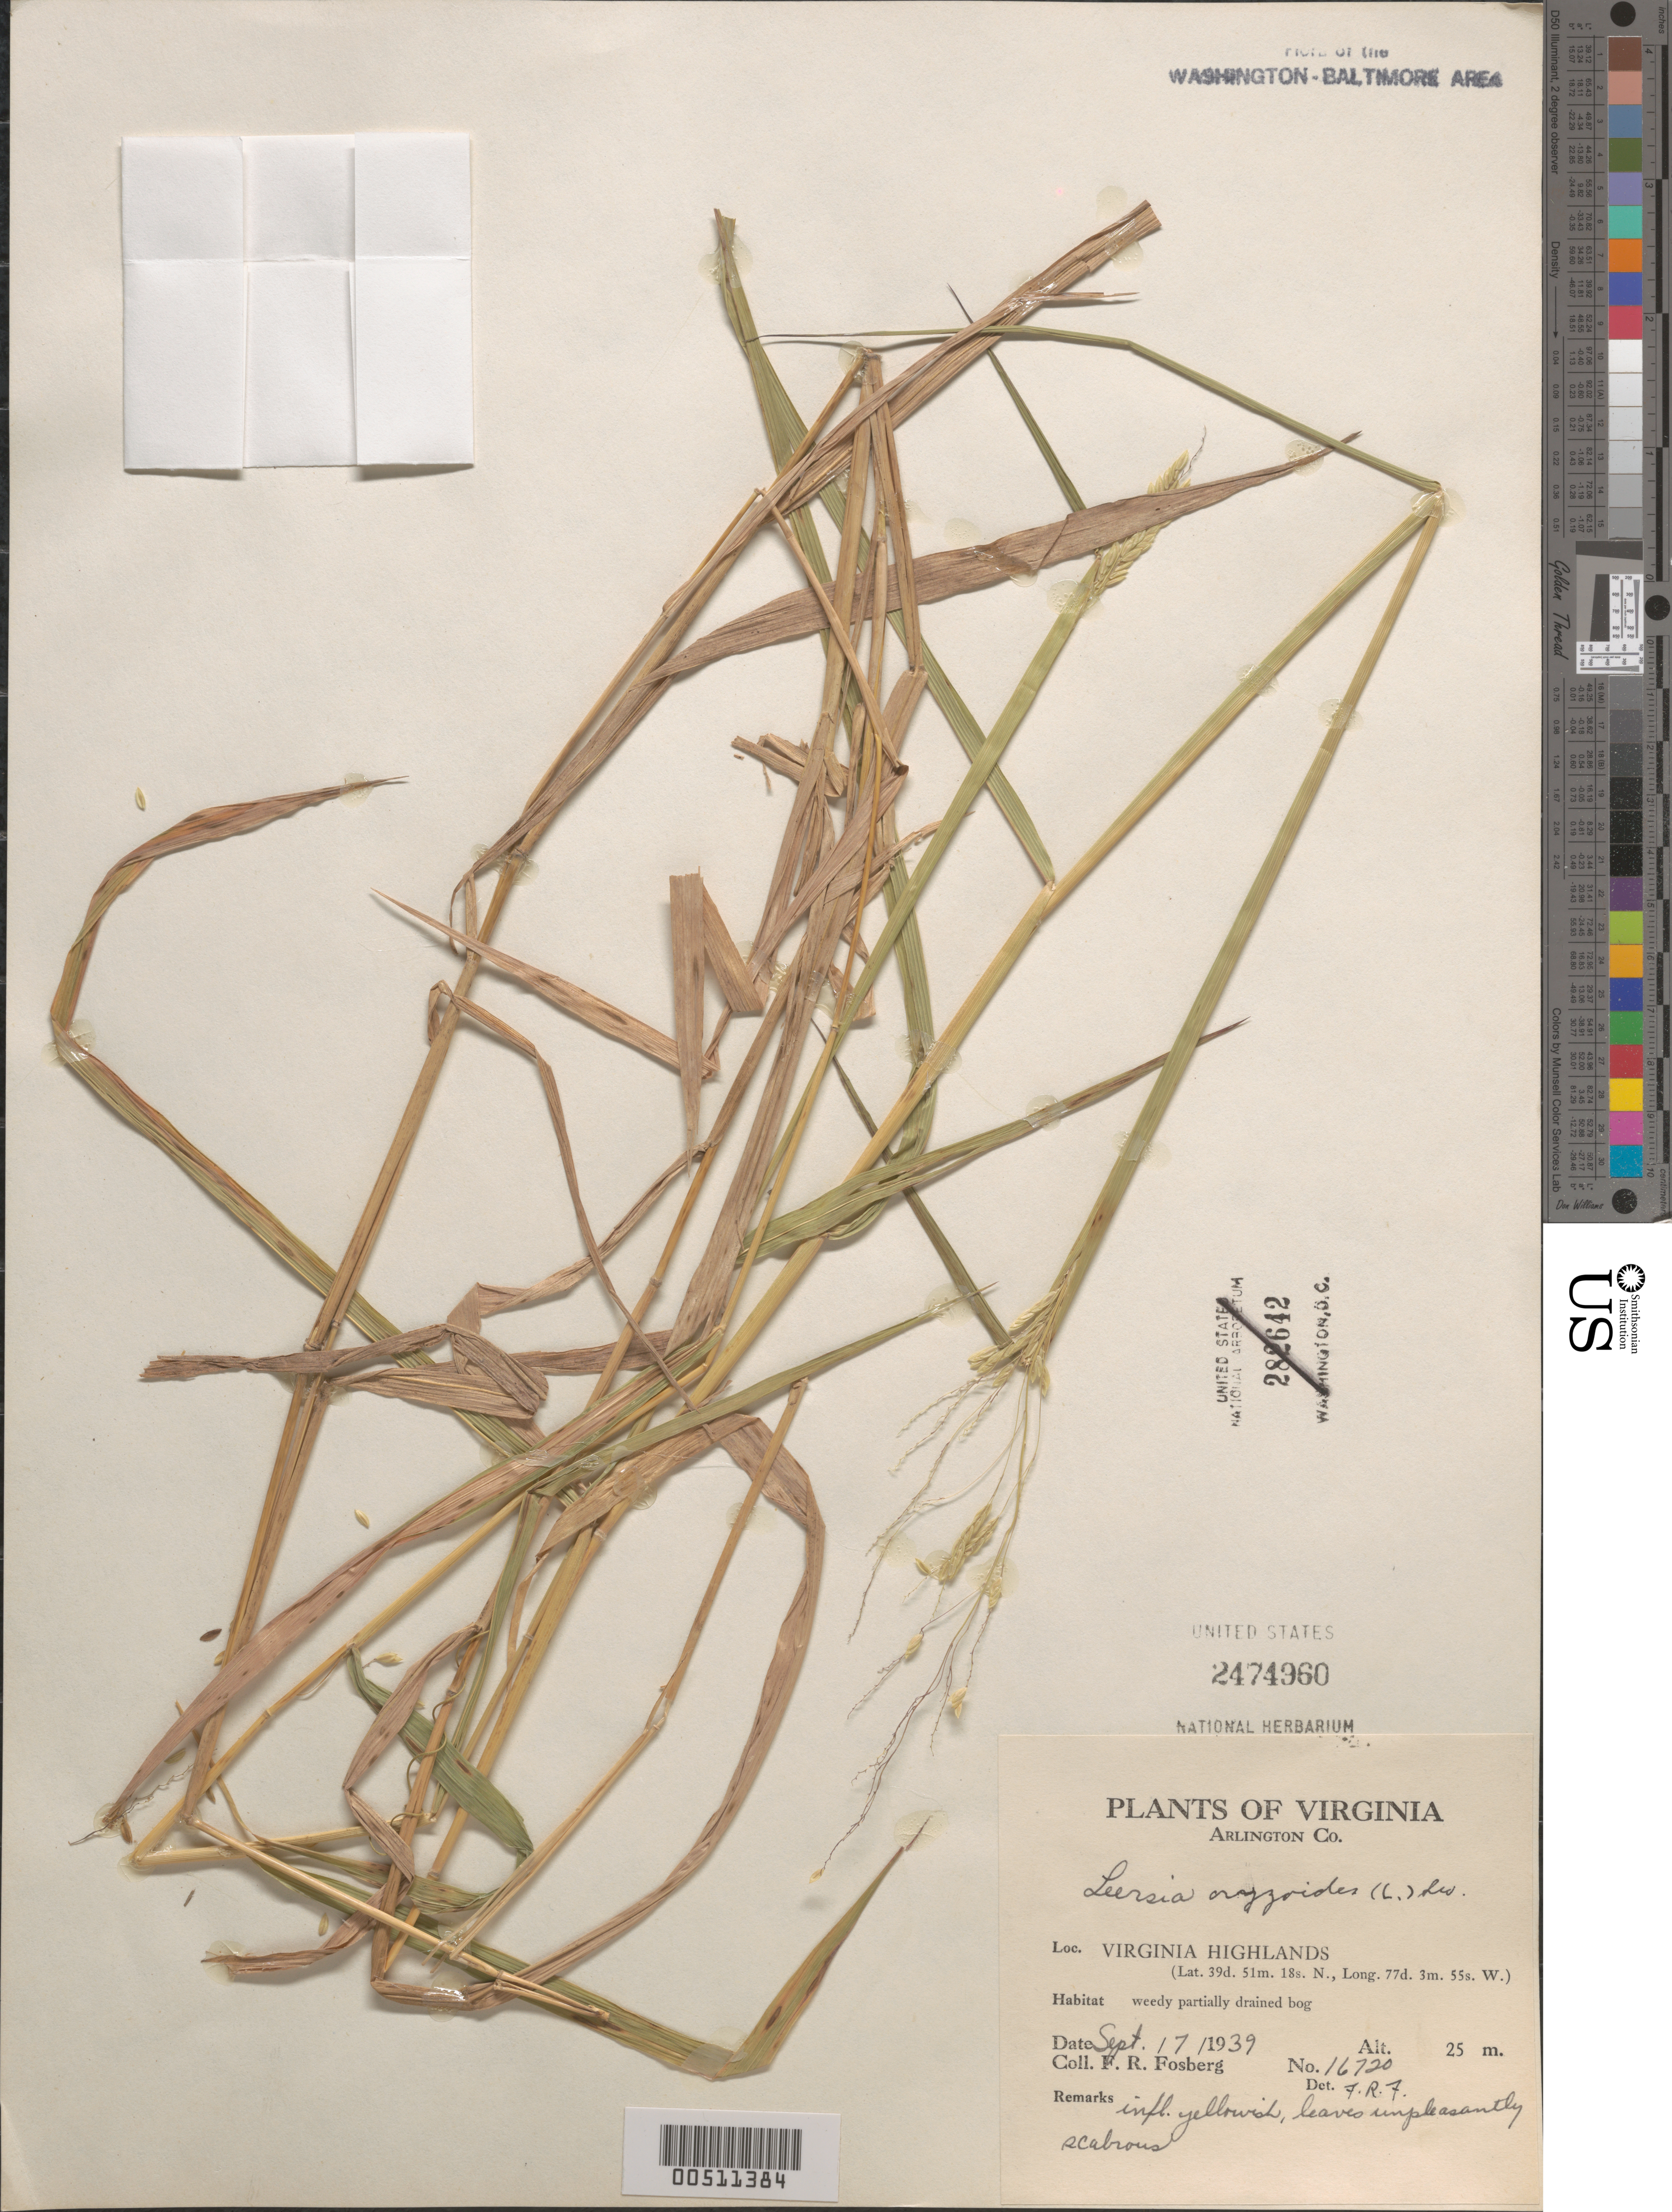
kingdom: Plantae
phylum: Tracheophyta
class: Liliopsida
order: Poales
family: Poaceae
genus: Leersia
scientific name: Leersia oryzoides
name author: (L.) Sw.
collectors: F. R. Fosberg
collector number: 16720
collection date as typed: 17 Sep 1939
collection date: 1939-09-17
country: United States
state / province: Virginia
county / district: Arlington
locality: Virginia Highlands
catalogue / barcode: US 2474960